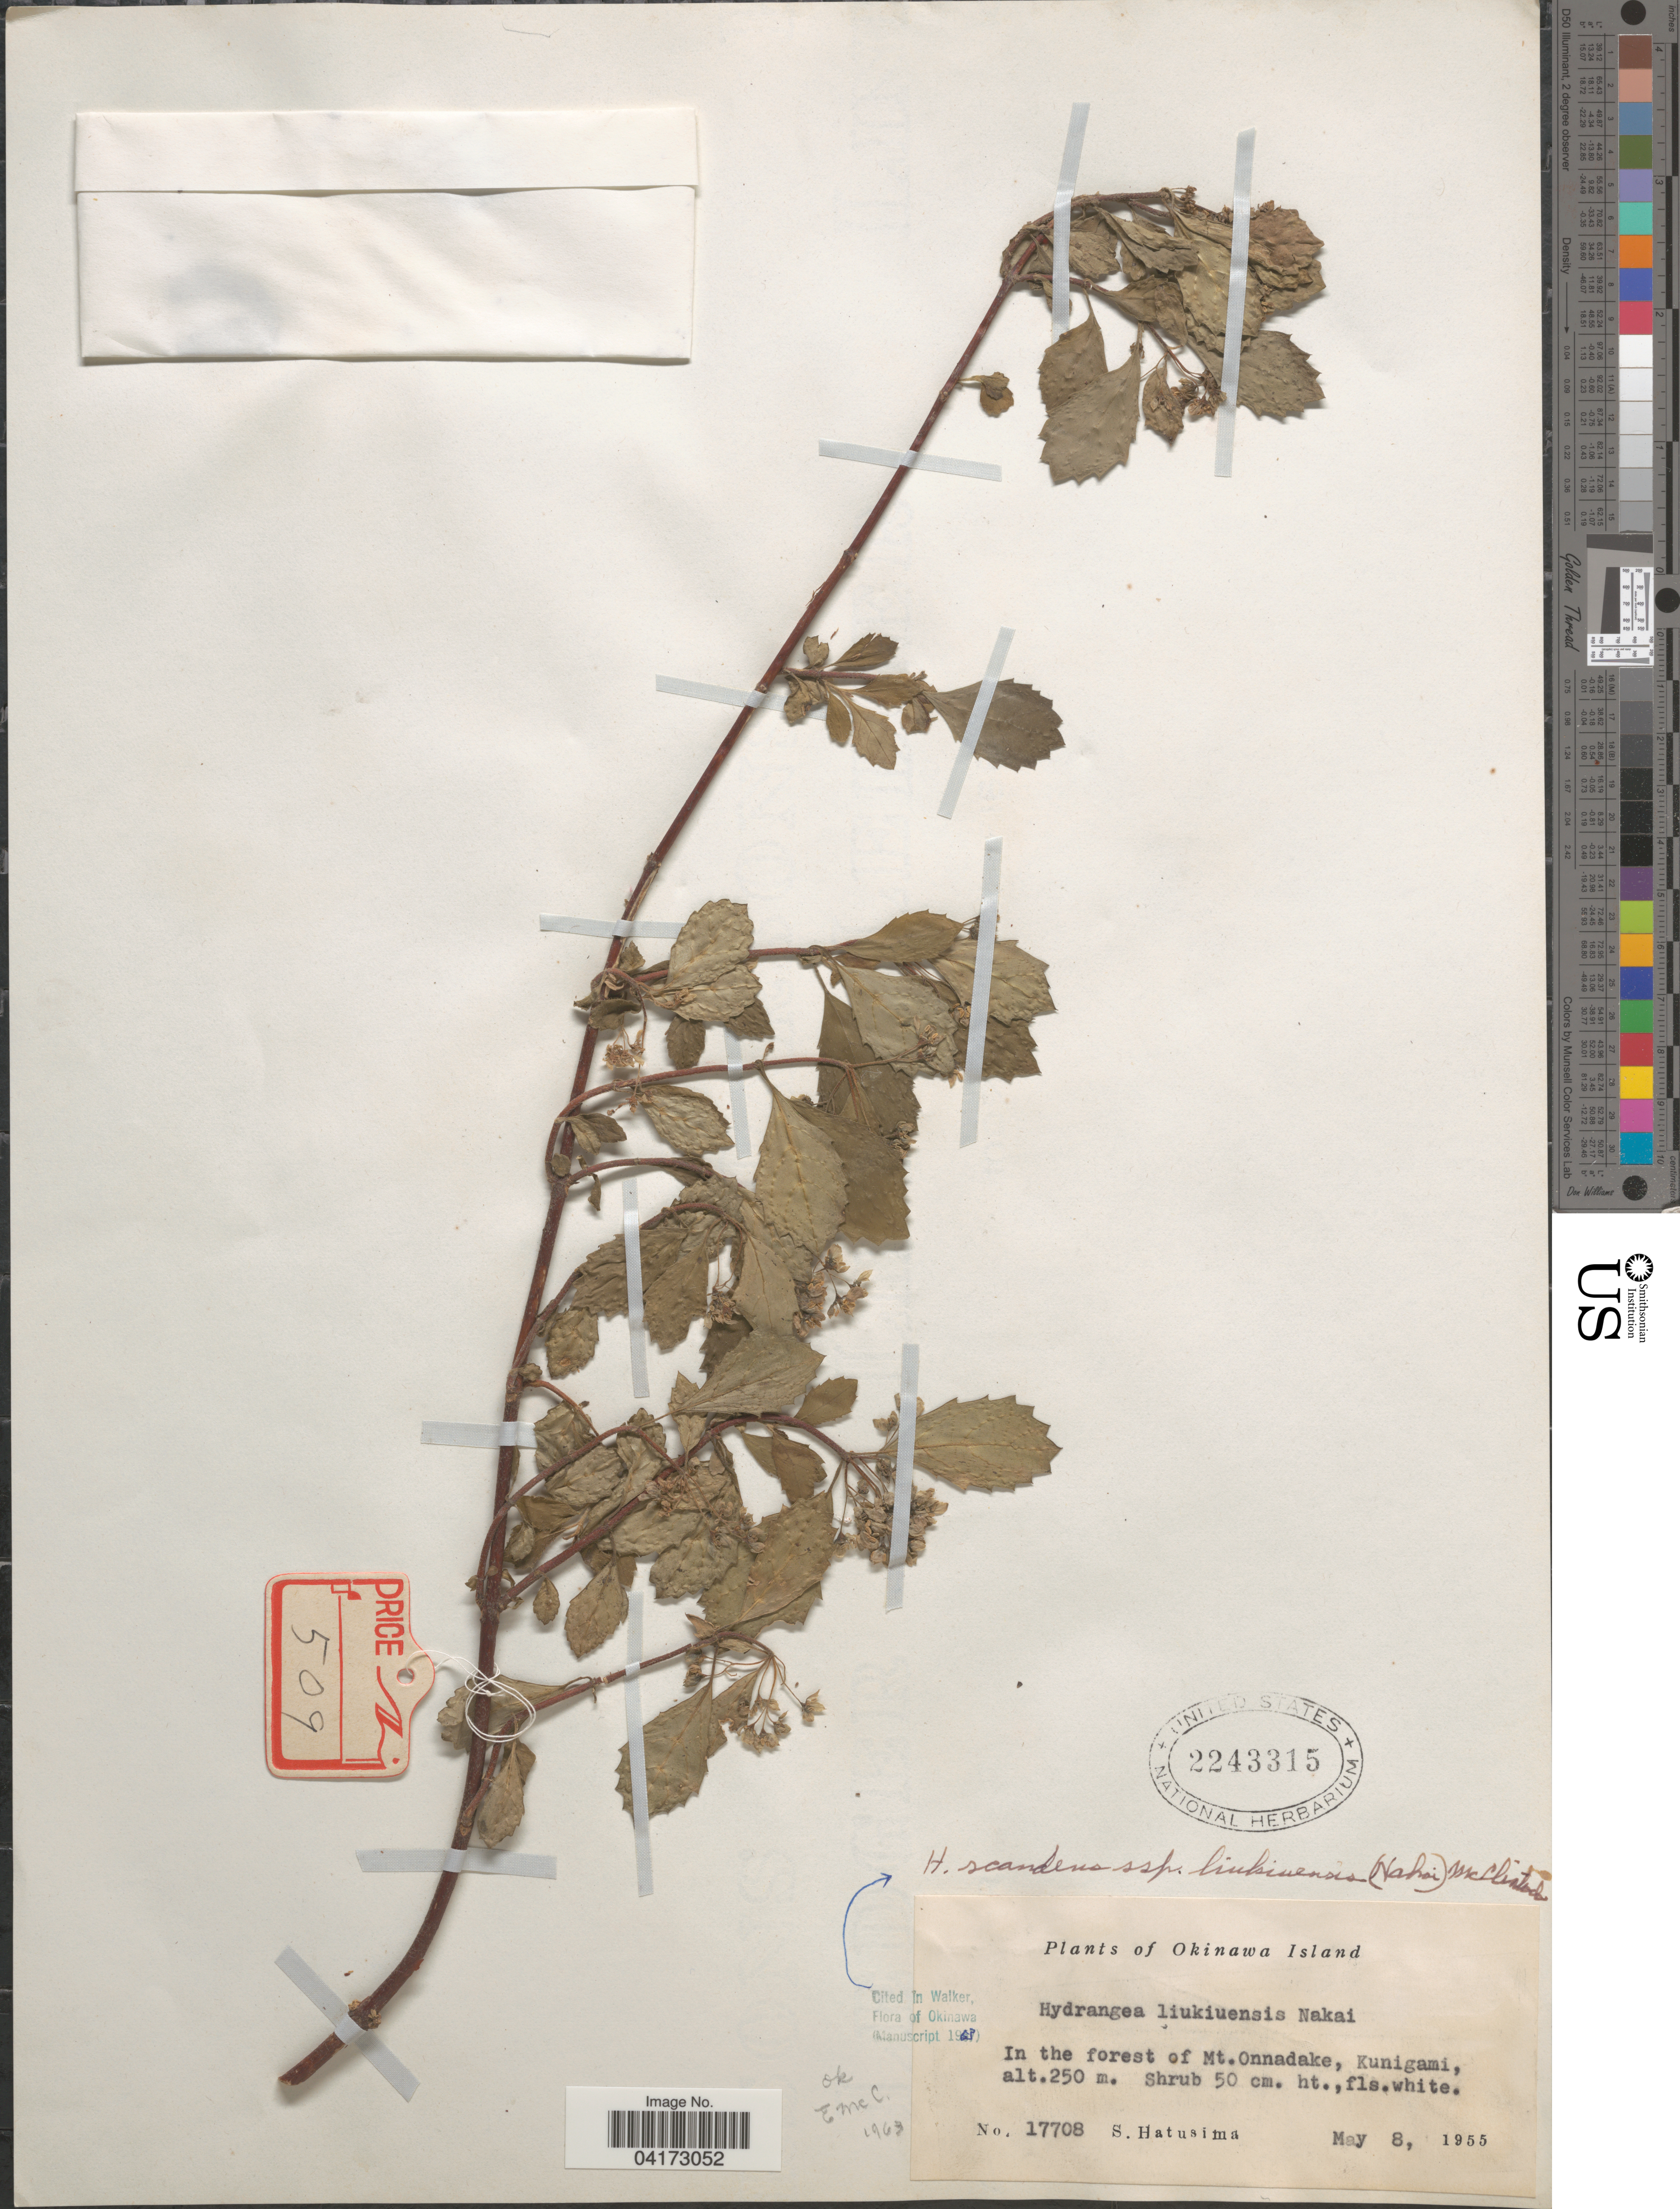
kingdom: Plantae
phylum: Tracheophyta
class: Magnoliopsida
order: Cornales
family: Hydrangeaceae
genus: Hydrangea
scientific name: Hydrangea scandens subsp. liukiuensis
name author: (Nakai) E. M. McClint.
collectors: S. Hatusima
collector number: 17708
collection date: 1955-05-08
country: Japan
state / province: Okinawa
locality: Okinawa Island. In the forest of Mt.Onndake, Kunigami.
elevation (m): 250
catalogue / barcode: US 2243315